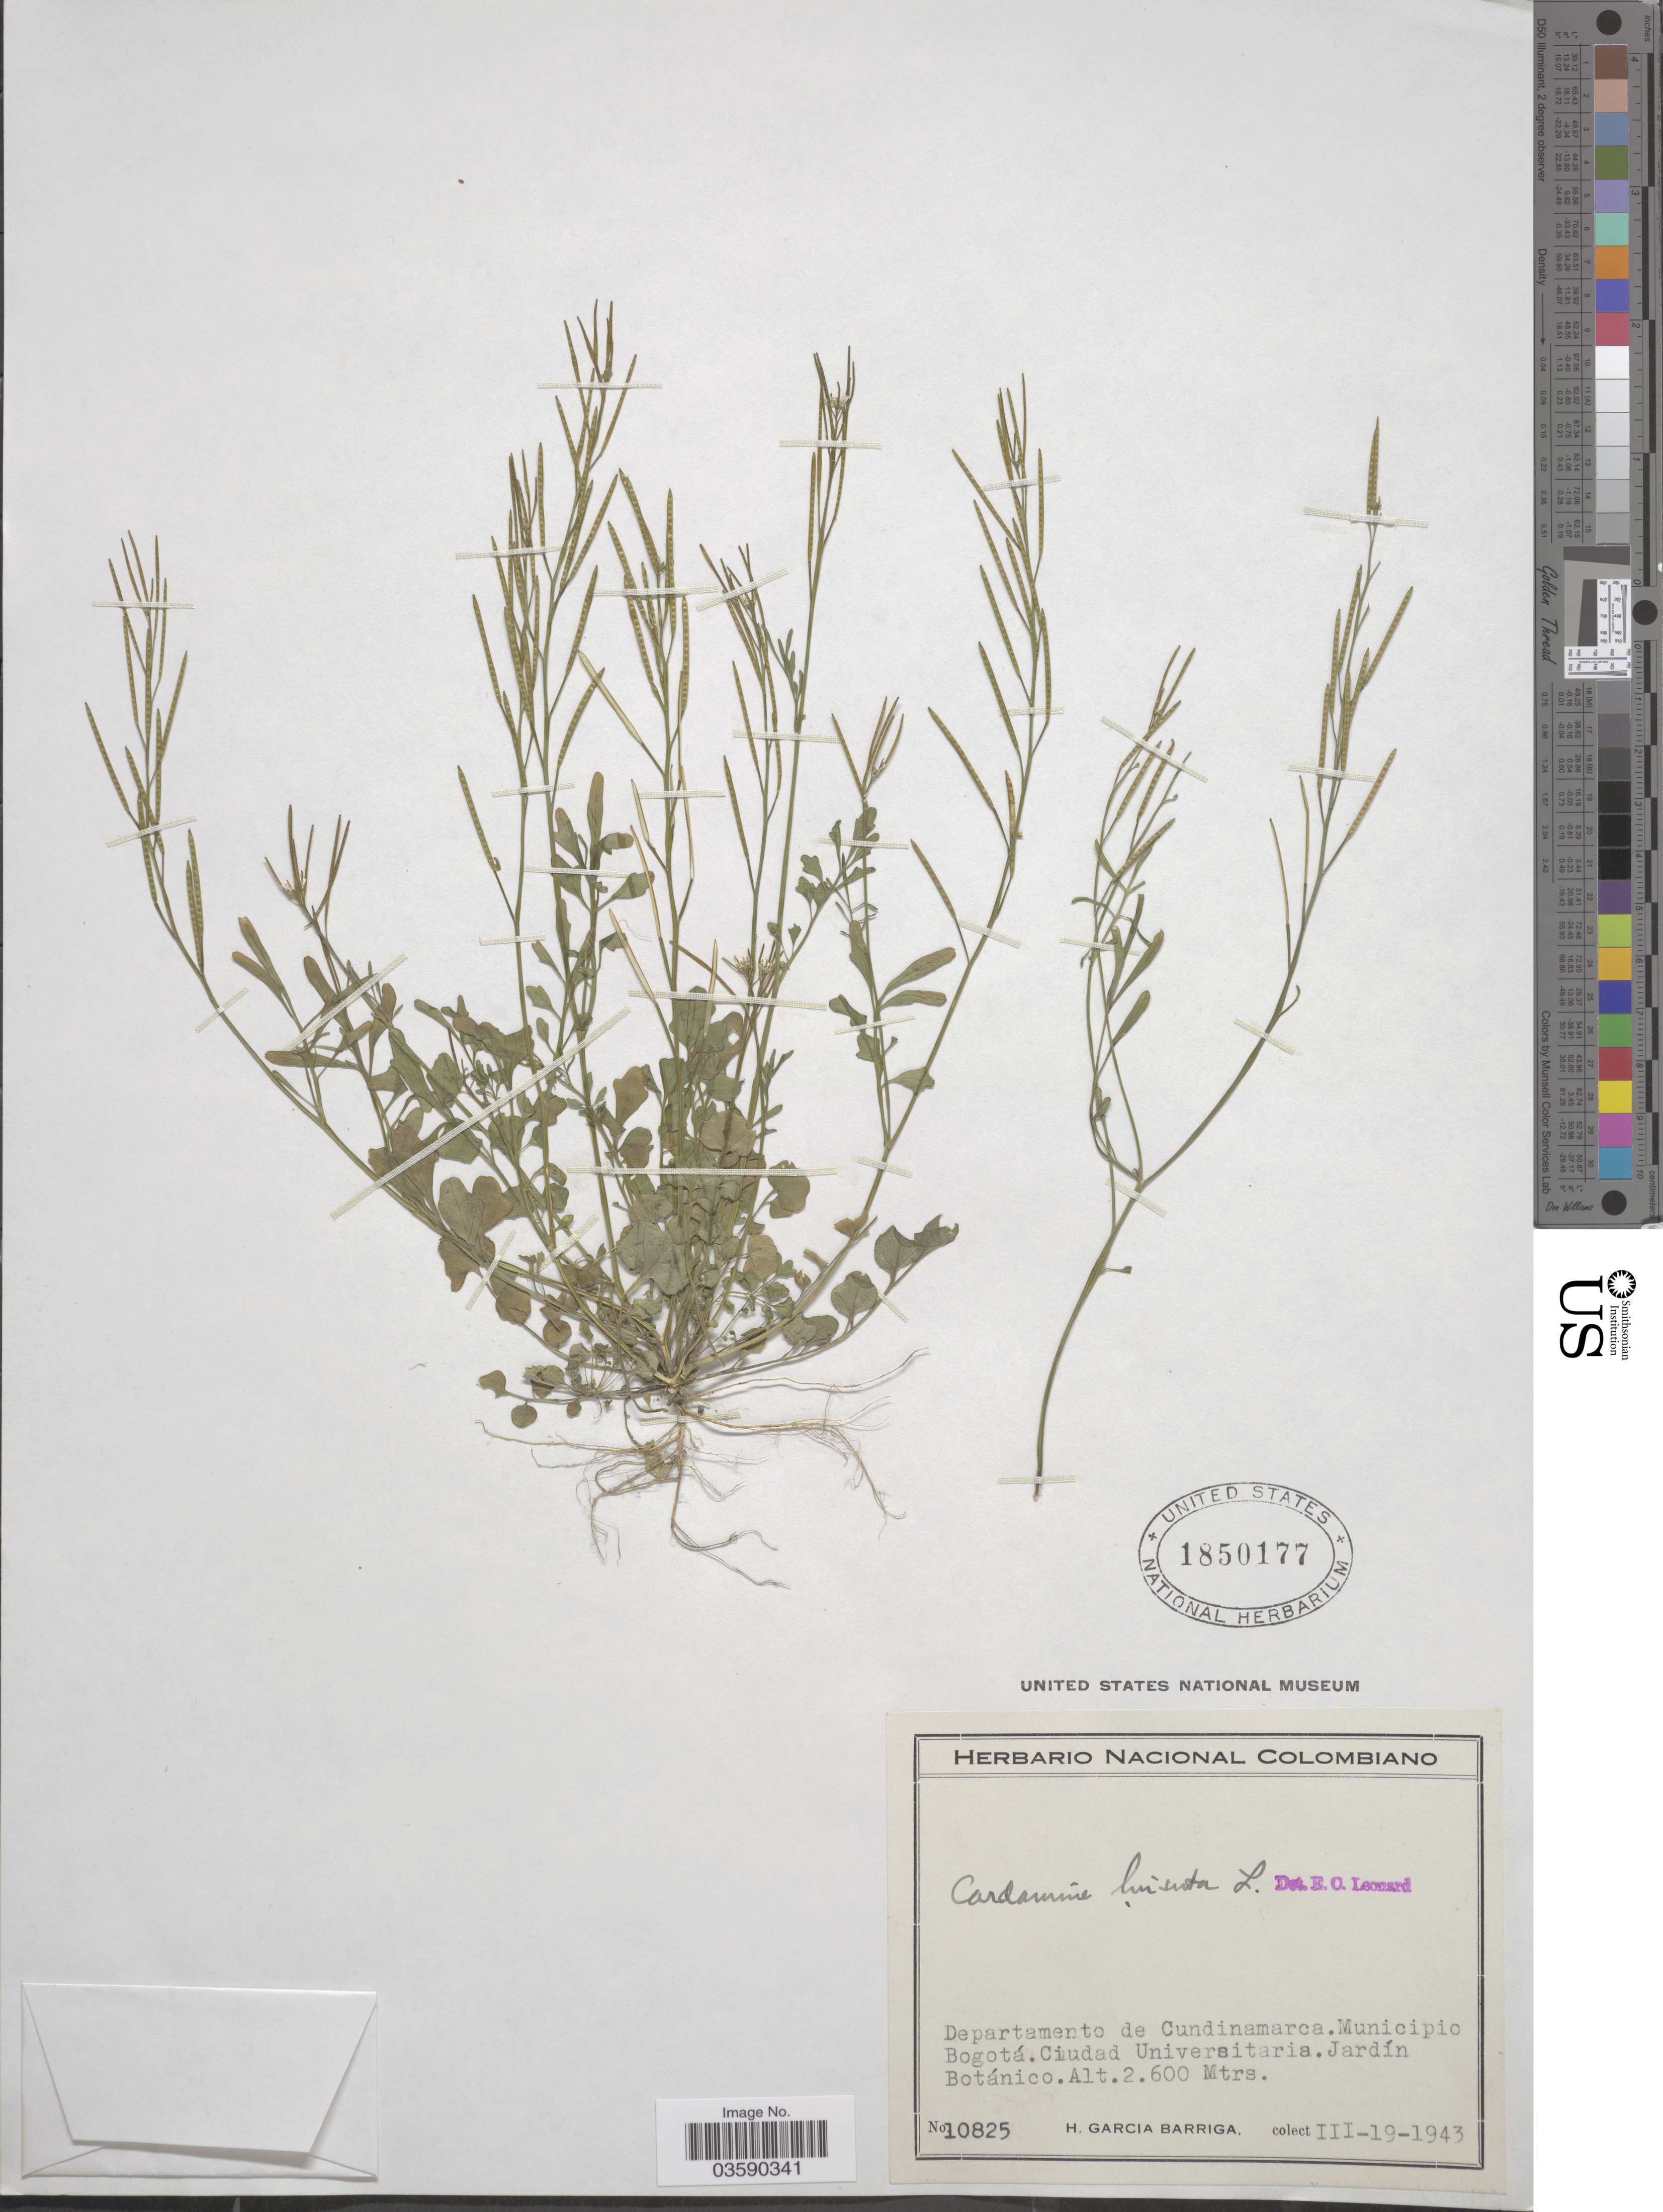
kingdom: Plantae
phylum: Tracheophyta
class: Magnoliopsida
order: Brassicales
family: Brassicaceae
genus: Cardamine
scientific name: Cardamine hirsuta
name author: L.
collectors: H. García Barriga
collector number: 10825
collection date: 1943-03-19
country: Colombia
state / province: Cundinamarca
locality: Municipio Bogotá. Ciudad Universitaria.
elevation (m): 2600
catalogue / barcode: US 1850177